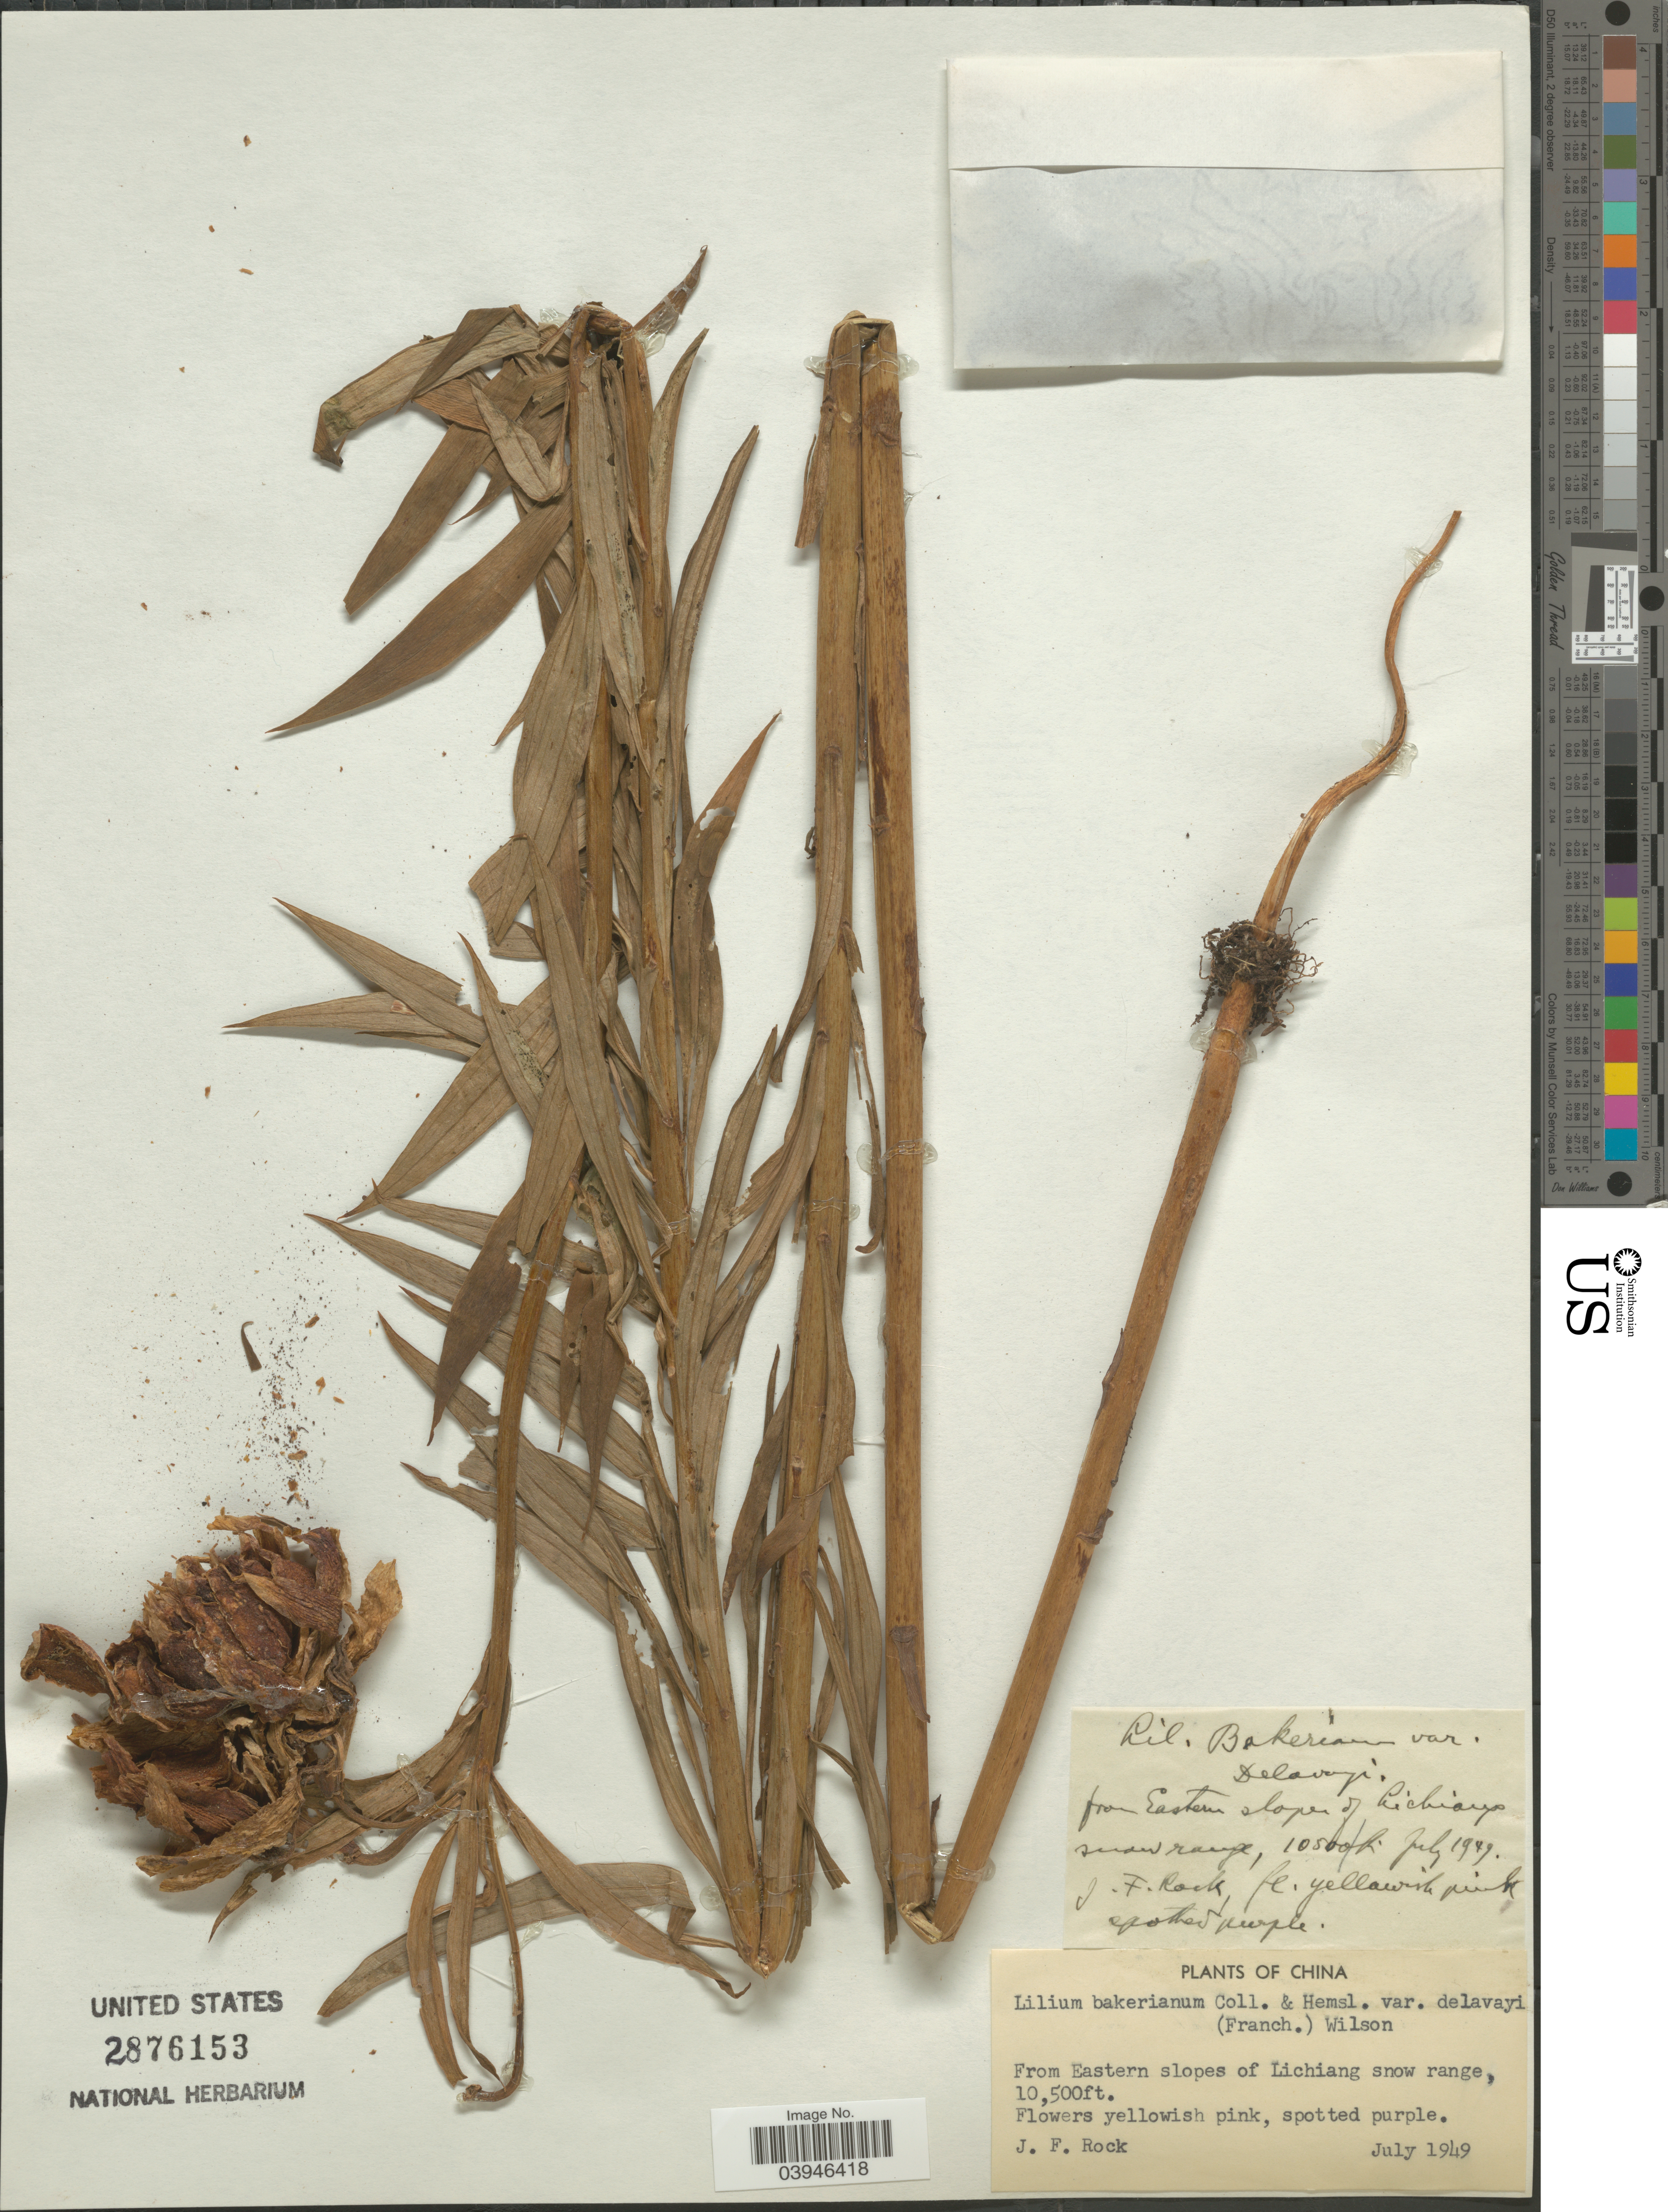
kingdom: Plantae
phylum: Tracheophyta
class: Liliopsida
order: Liliales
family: Liliaceae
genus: Lilium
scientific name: Lilium bakerianum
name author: Collett & Hemsl.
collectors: J. Rock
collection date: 1949-07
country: China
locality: Eastern slopes of Lichiang snow range.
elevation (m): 3200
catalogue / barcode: US 2876153